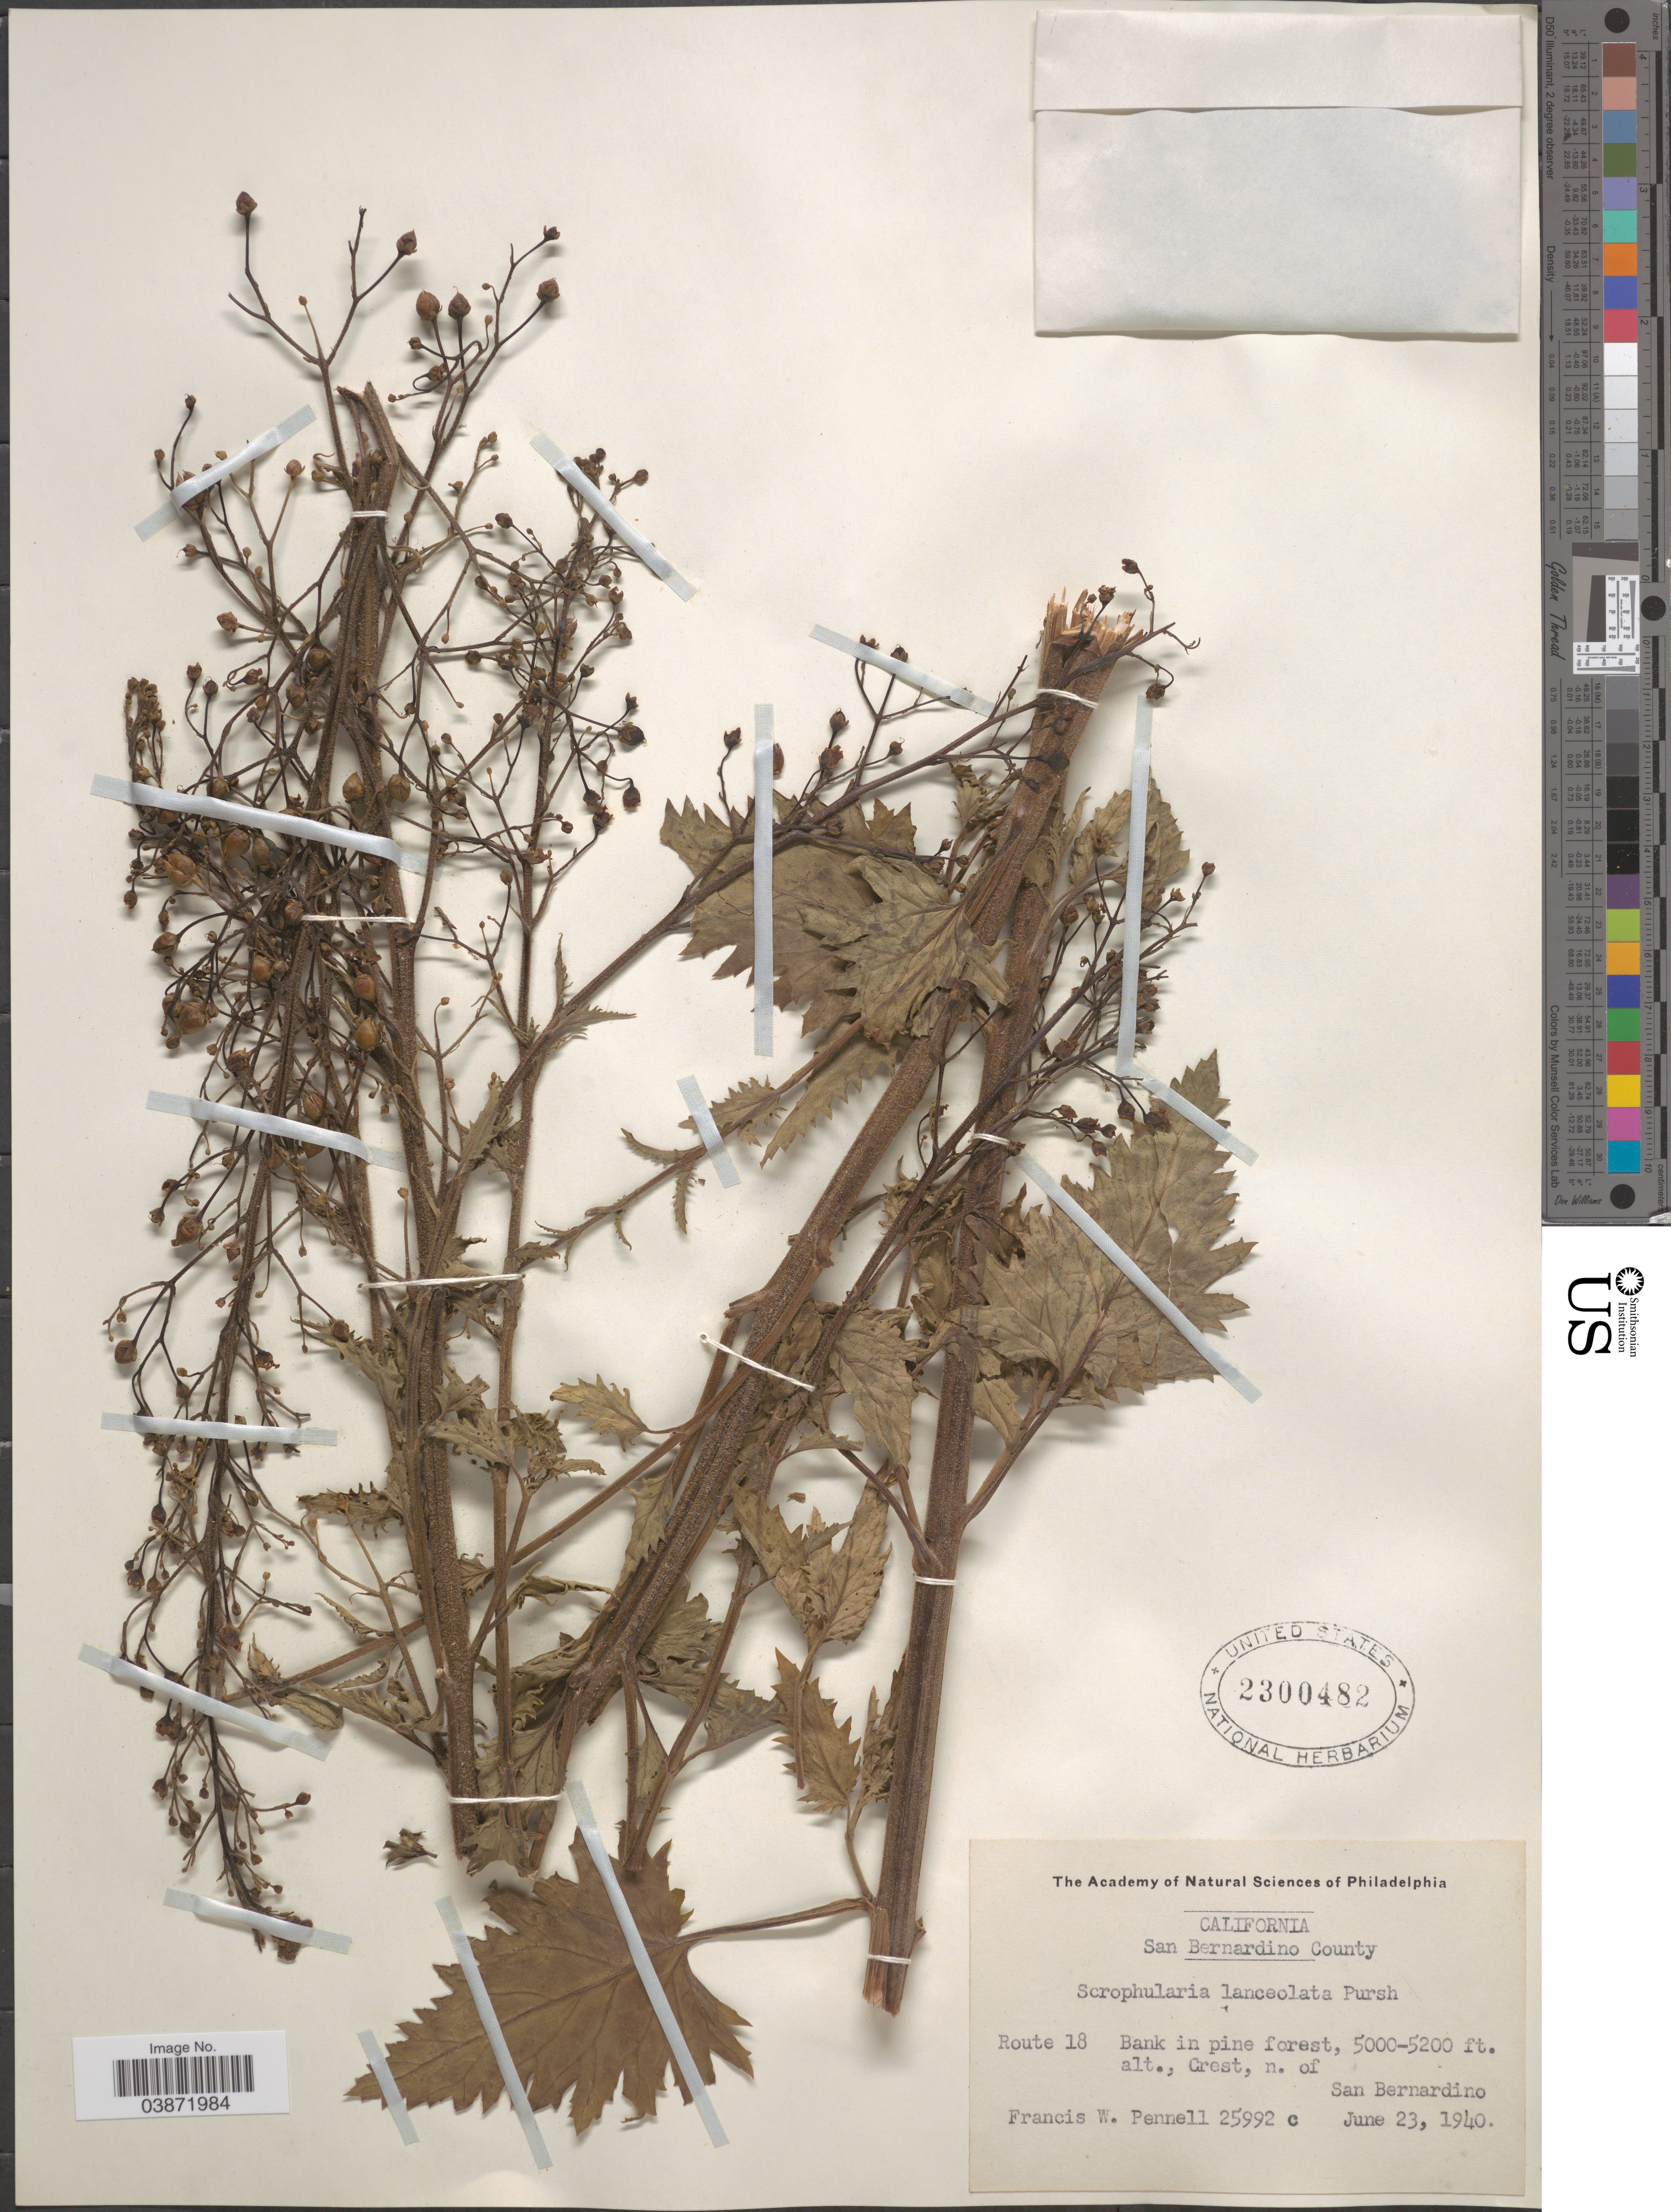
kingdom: Plantae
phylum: Tracheophyta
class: Magnoliopsida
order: Lamiales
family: Scrophulariaceae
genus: Scrophularia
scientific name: Scrophularia lanceolata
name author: Pursh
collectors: F. W. Pennell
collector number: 25992 c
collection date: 1940-06-23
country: United States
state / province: California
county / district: San Bernardino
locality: San Bernardino County. Route 18 Bank in pine forest, Crest, n. of San Bernardino.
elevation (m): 1524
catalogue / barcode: US 2300482